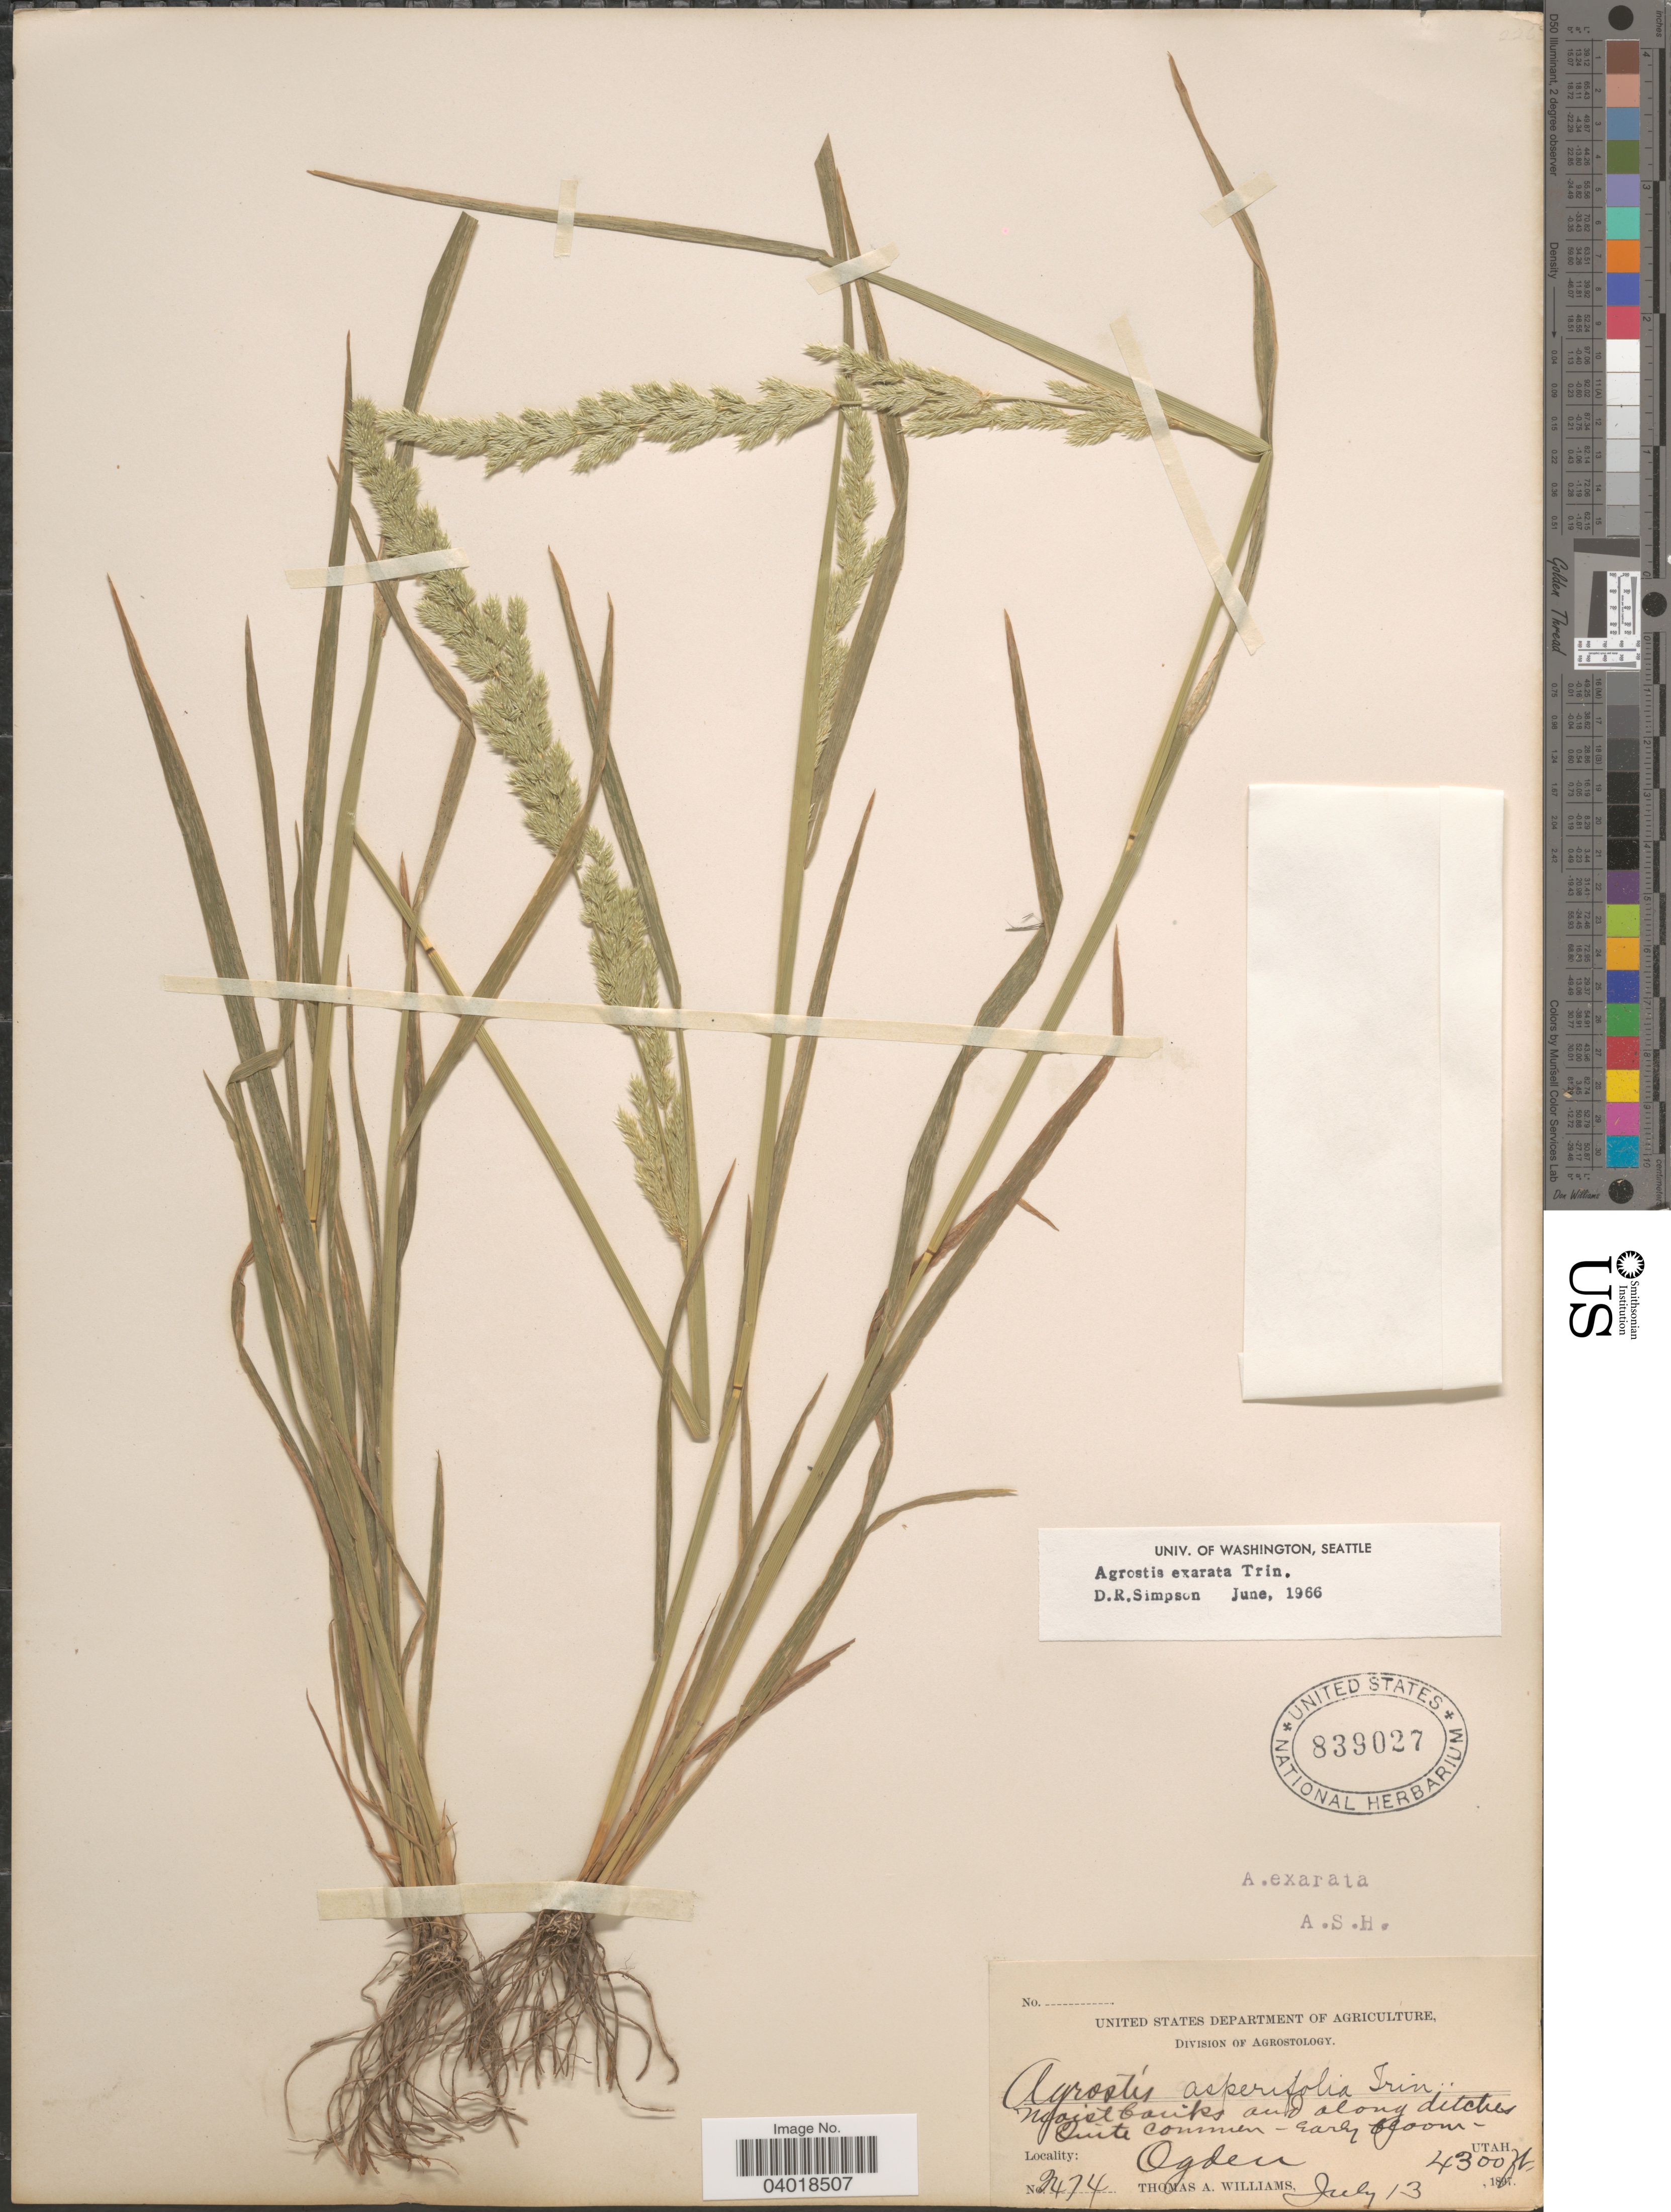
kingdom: Plantae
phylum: Tracheophyta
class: Liliopsida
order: Poales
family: Poaceae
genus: Agrostis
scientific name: Agrostis exarata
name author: Trin.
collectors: T. A. Williams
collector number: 2474*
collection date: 1897-07-13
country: United States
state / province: Utah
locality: Ogden.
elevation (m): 1311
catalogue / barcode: US 839027